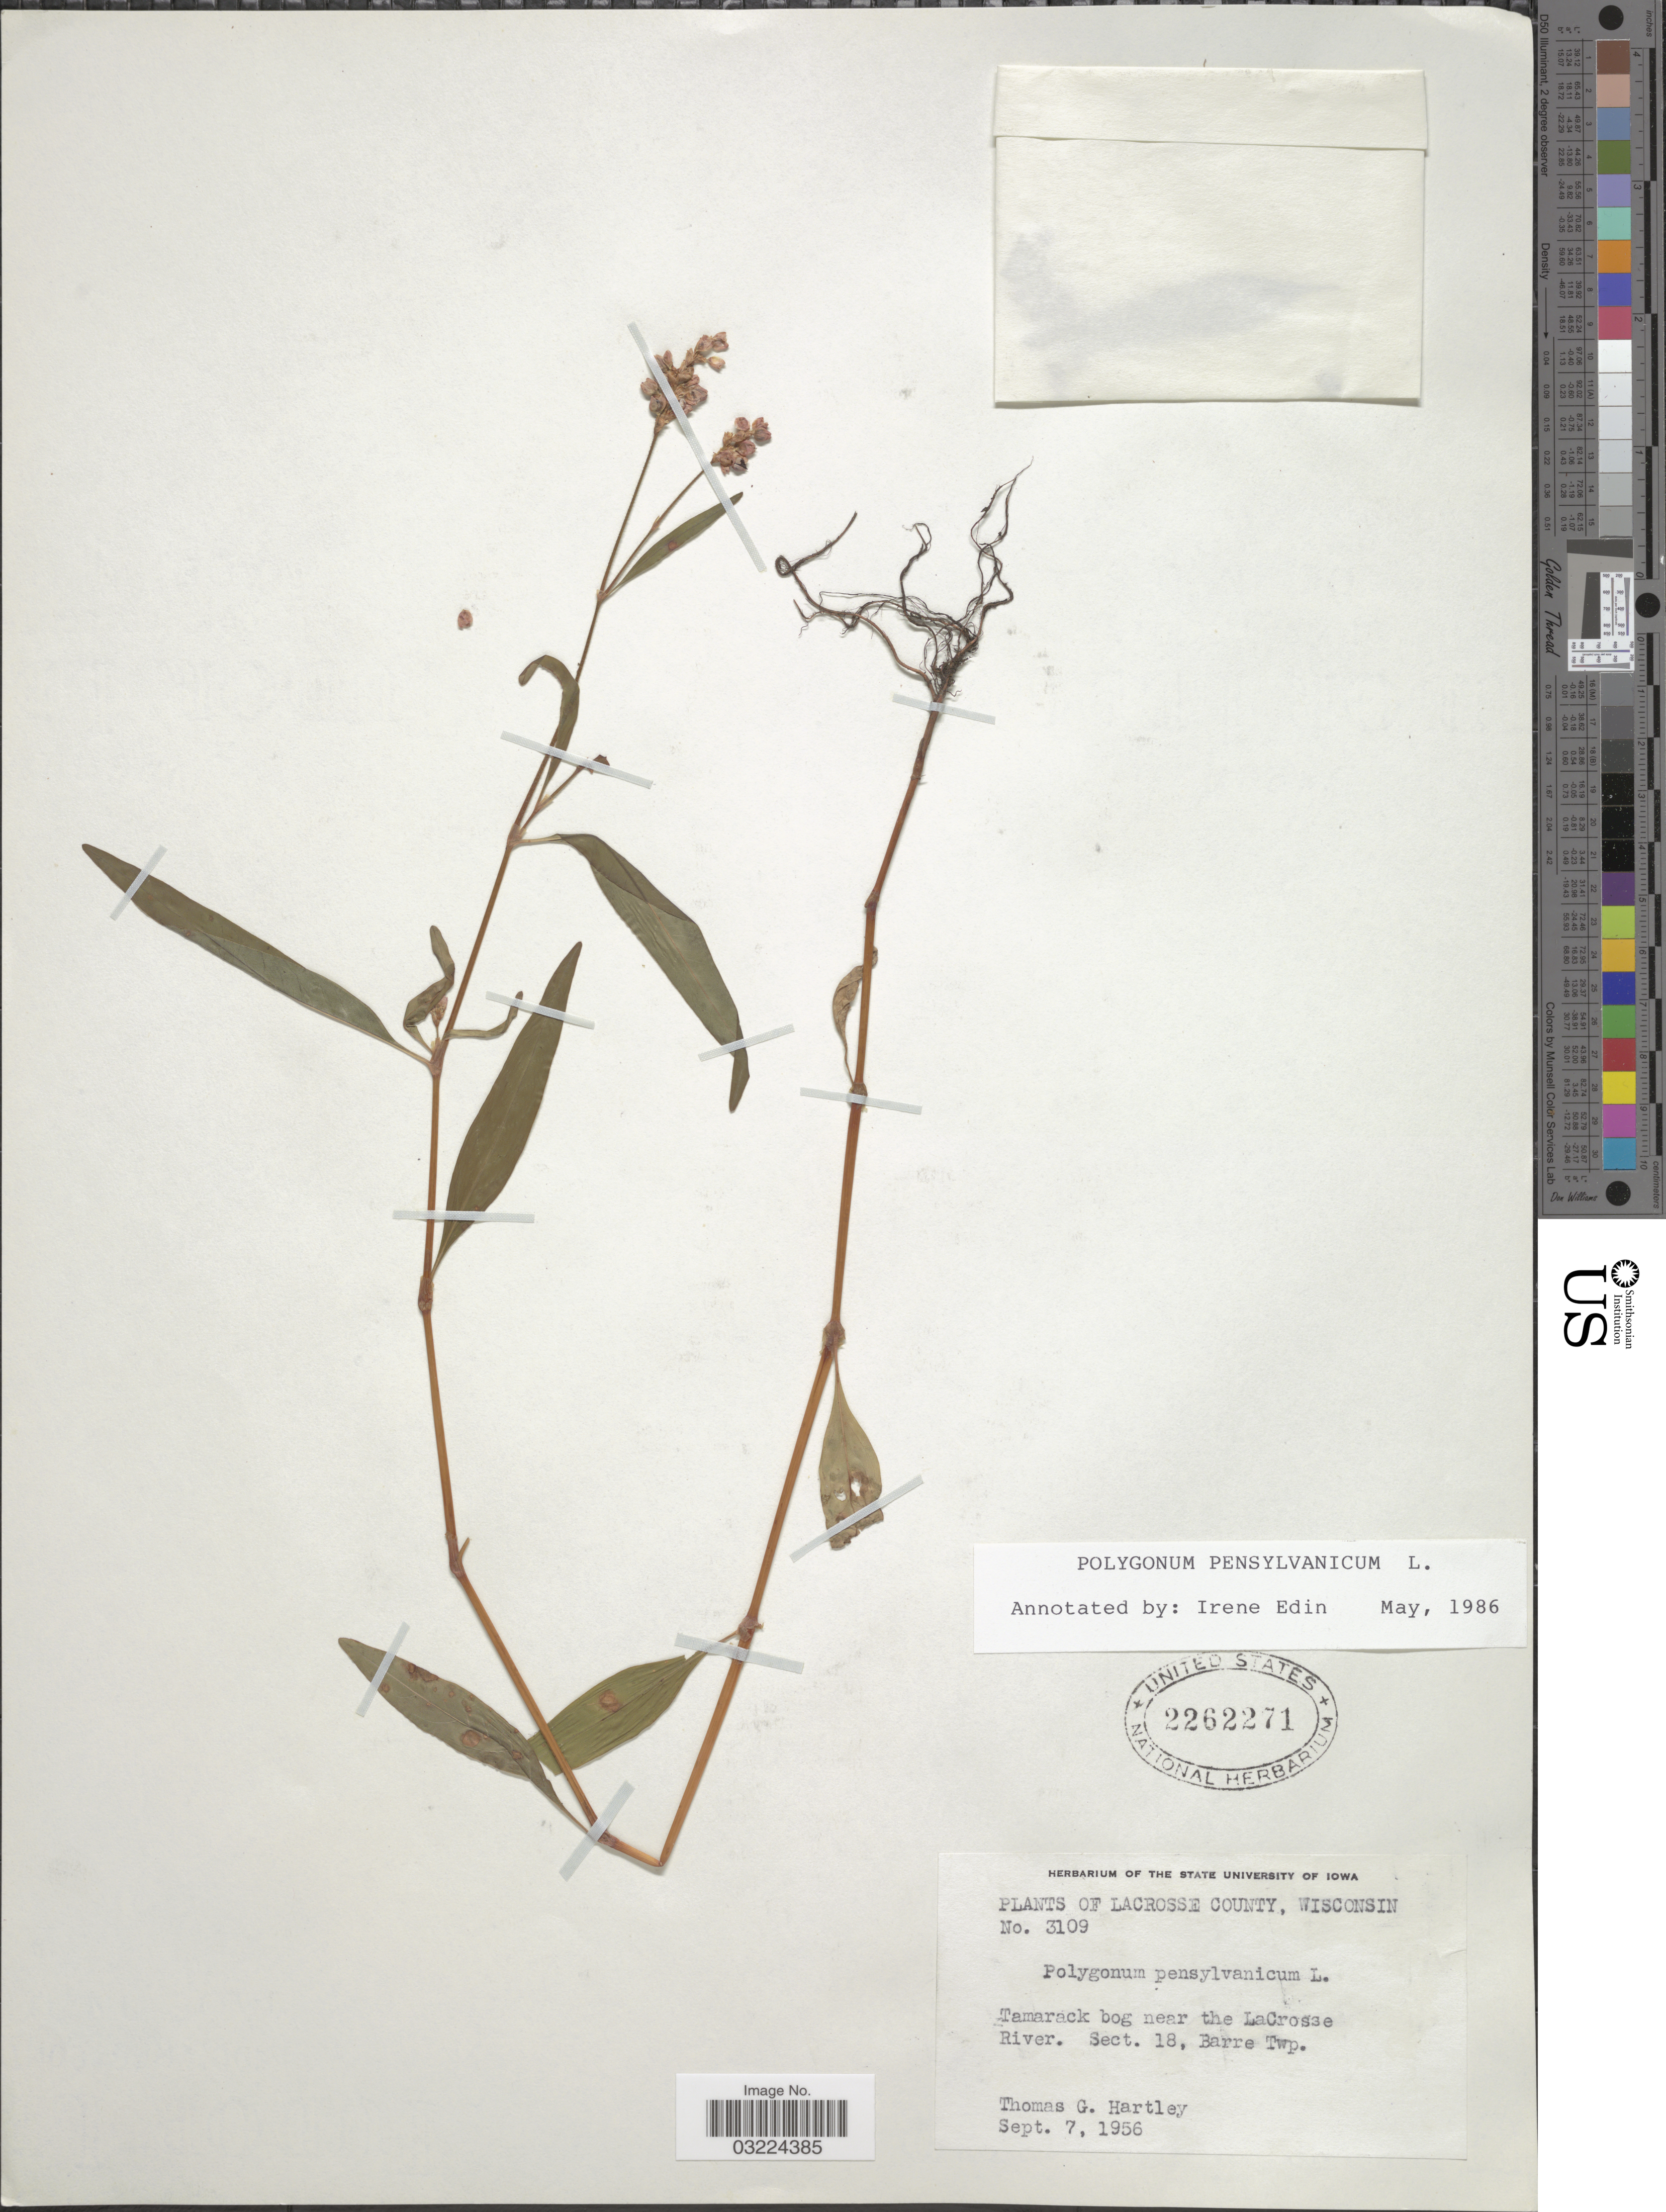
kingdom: Plantae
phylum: Tracheophyta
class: Magnoliopsida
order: Caryophyllales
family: Polygonaceae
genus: Persicaria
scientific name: Persicaria pensylvanica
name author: (L.) M. Gómez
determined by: Atha, D. E.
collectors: T. G. Hartley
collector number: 3109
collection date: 1956-09-07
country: United States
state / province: Wisconsin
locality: Lacrosse County. Tamarack bog near the LaCrosse River. Sect. 18, Barre Twp.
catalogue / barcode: US 2262271